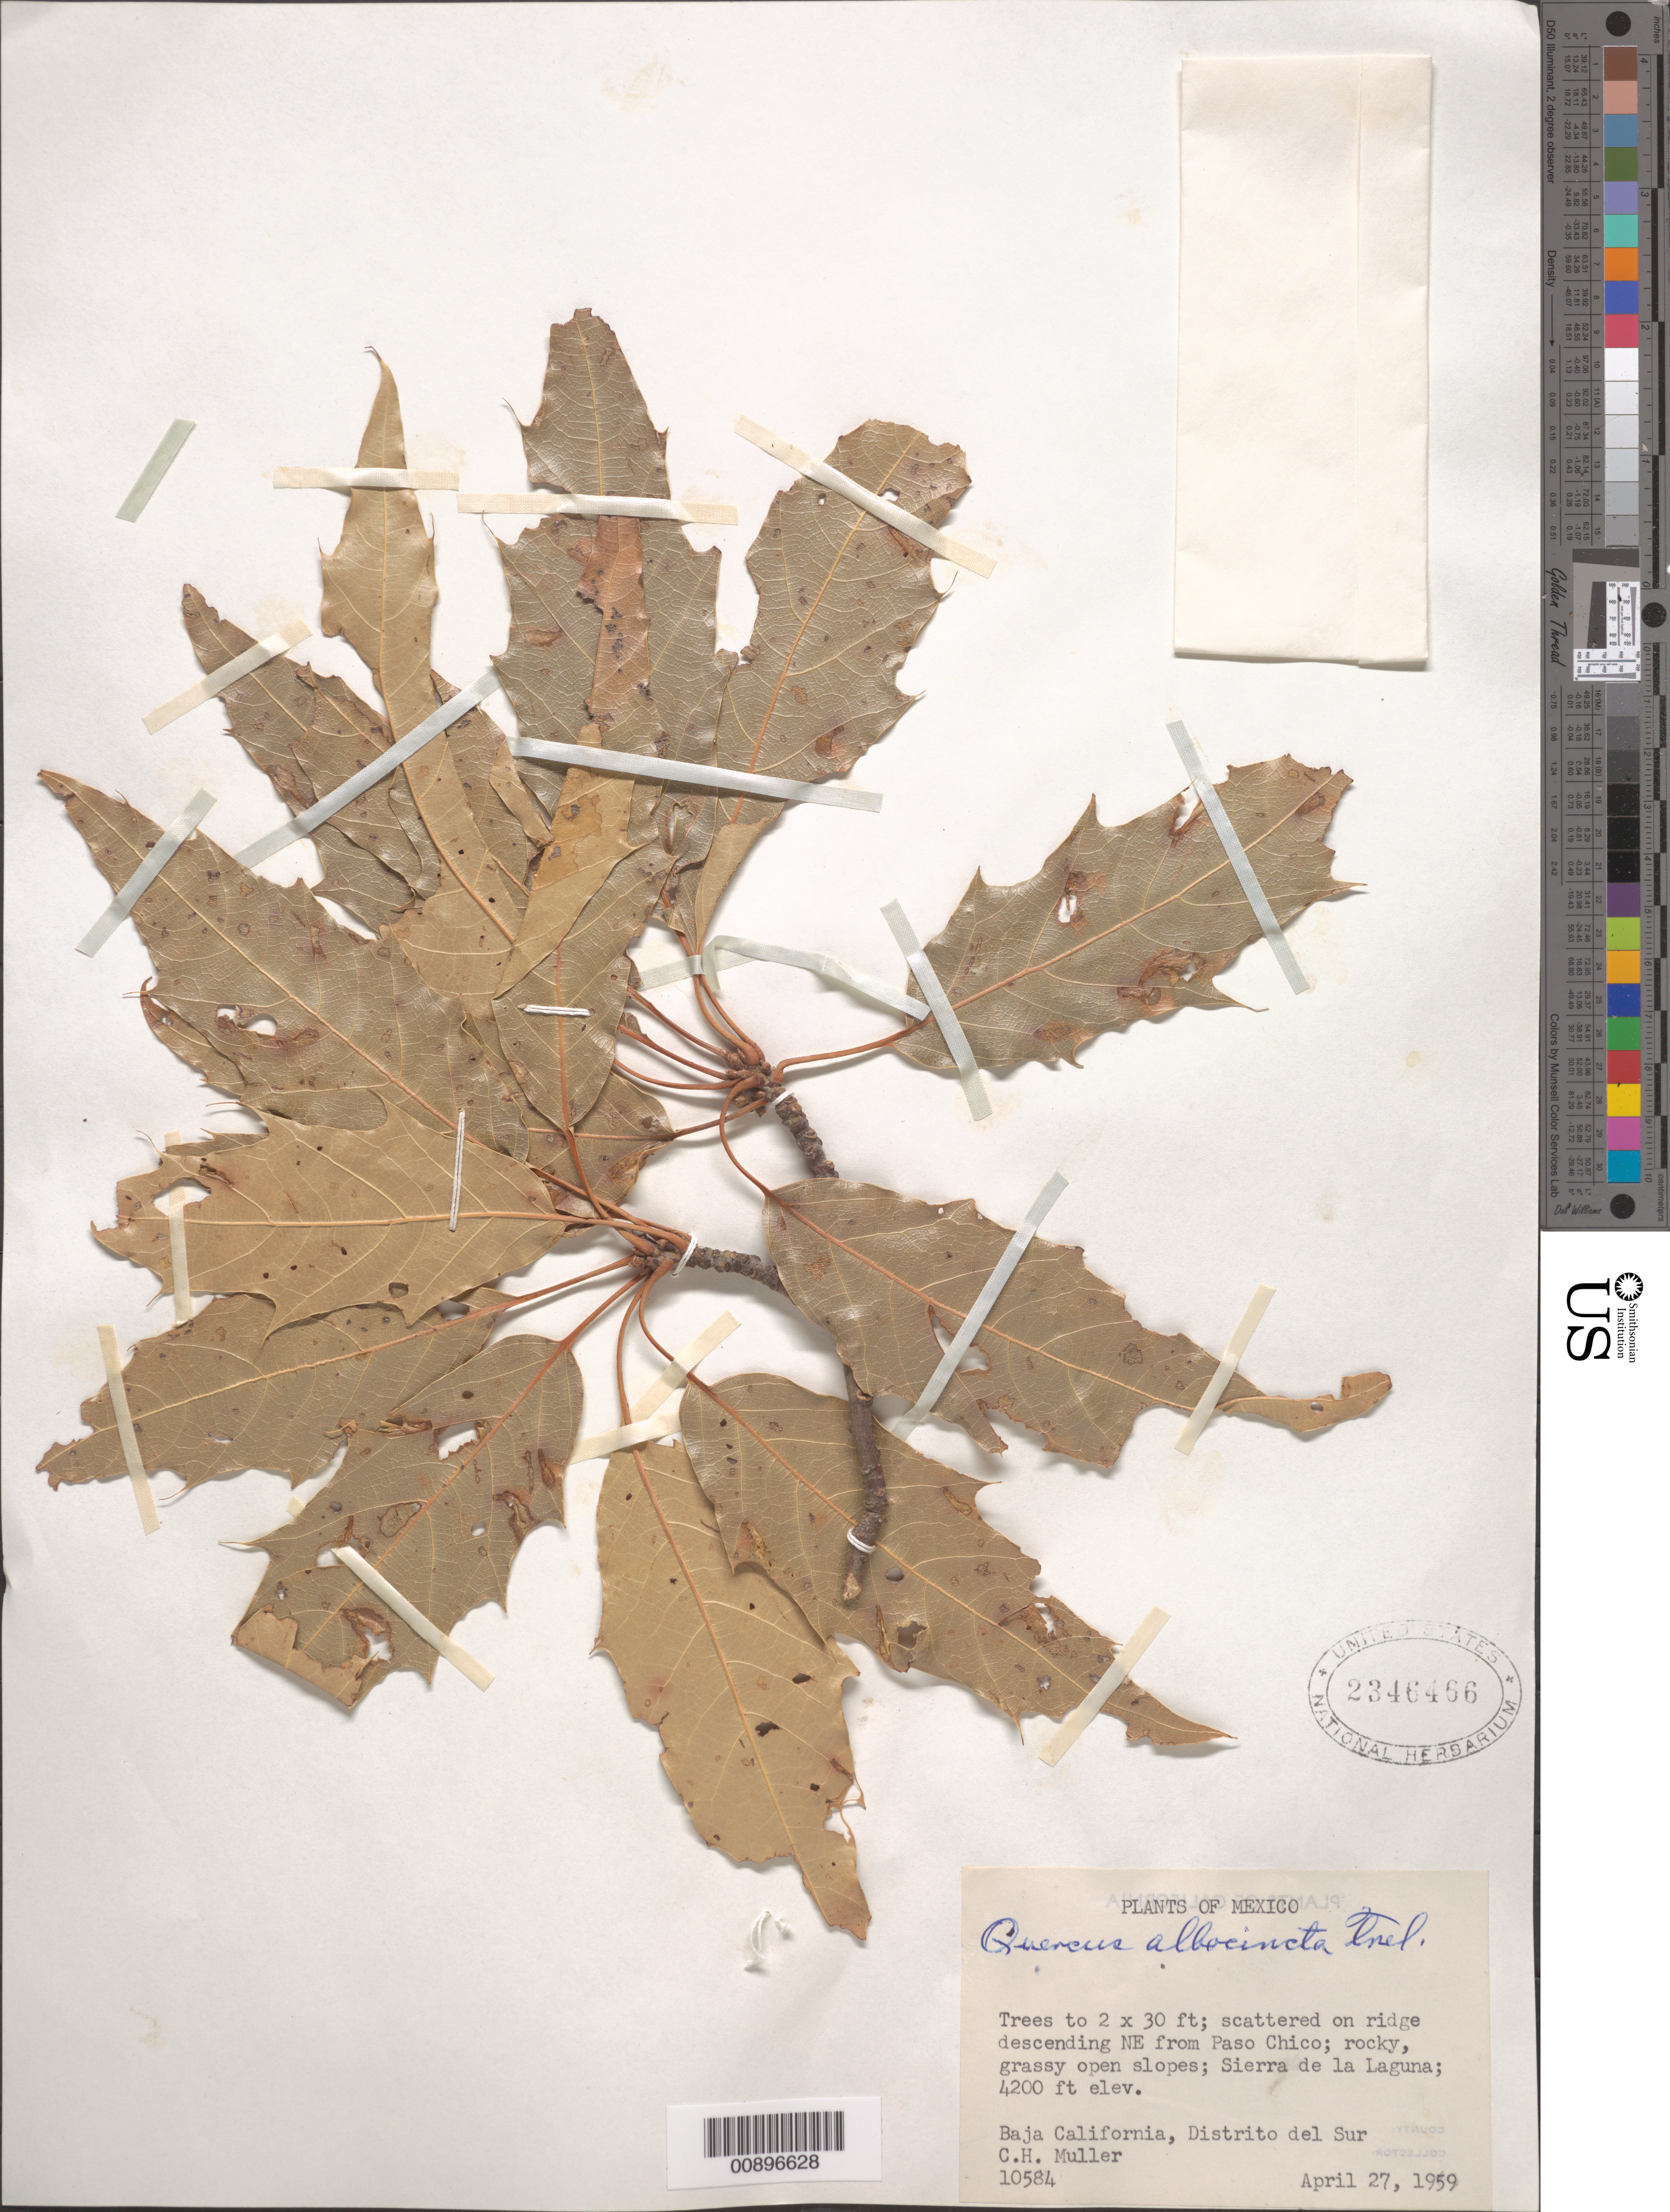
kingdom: Plantae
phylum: Tracheophyta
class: Magnoliopsida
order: Fagales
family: Fagaceae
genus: Quercus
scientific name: Quercus albocincta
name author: Trel.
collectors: C. H. Muller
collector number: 10584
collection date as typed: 27 Apr 1959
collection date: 1959-04-27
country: Mexico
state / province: Baja California Sur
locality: On ridge descending NE from Paso Chico; Sierra de la Laguna, Baja California, Distrito del Sur.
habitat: Rocky, grassy open slopes.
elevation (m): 1280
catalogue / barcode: US 2346466